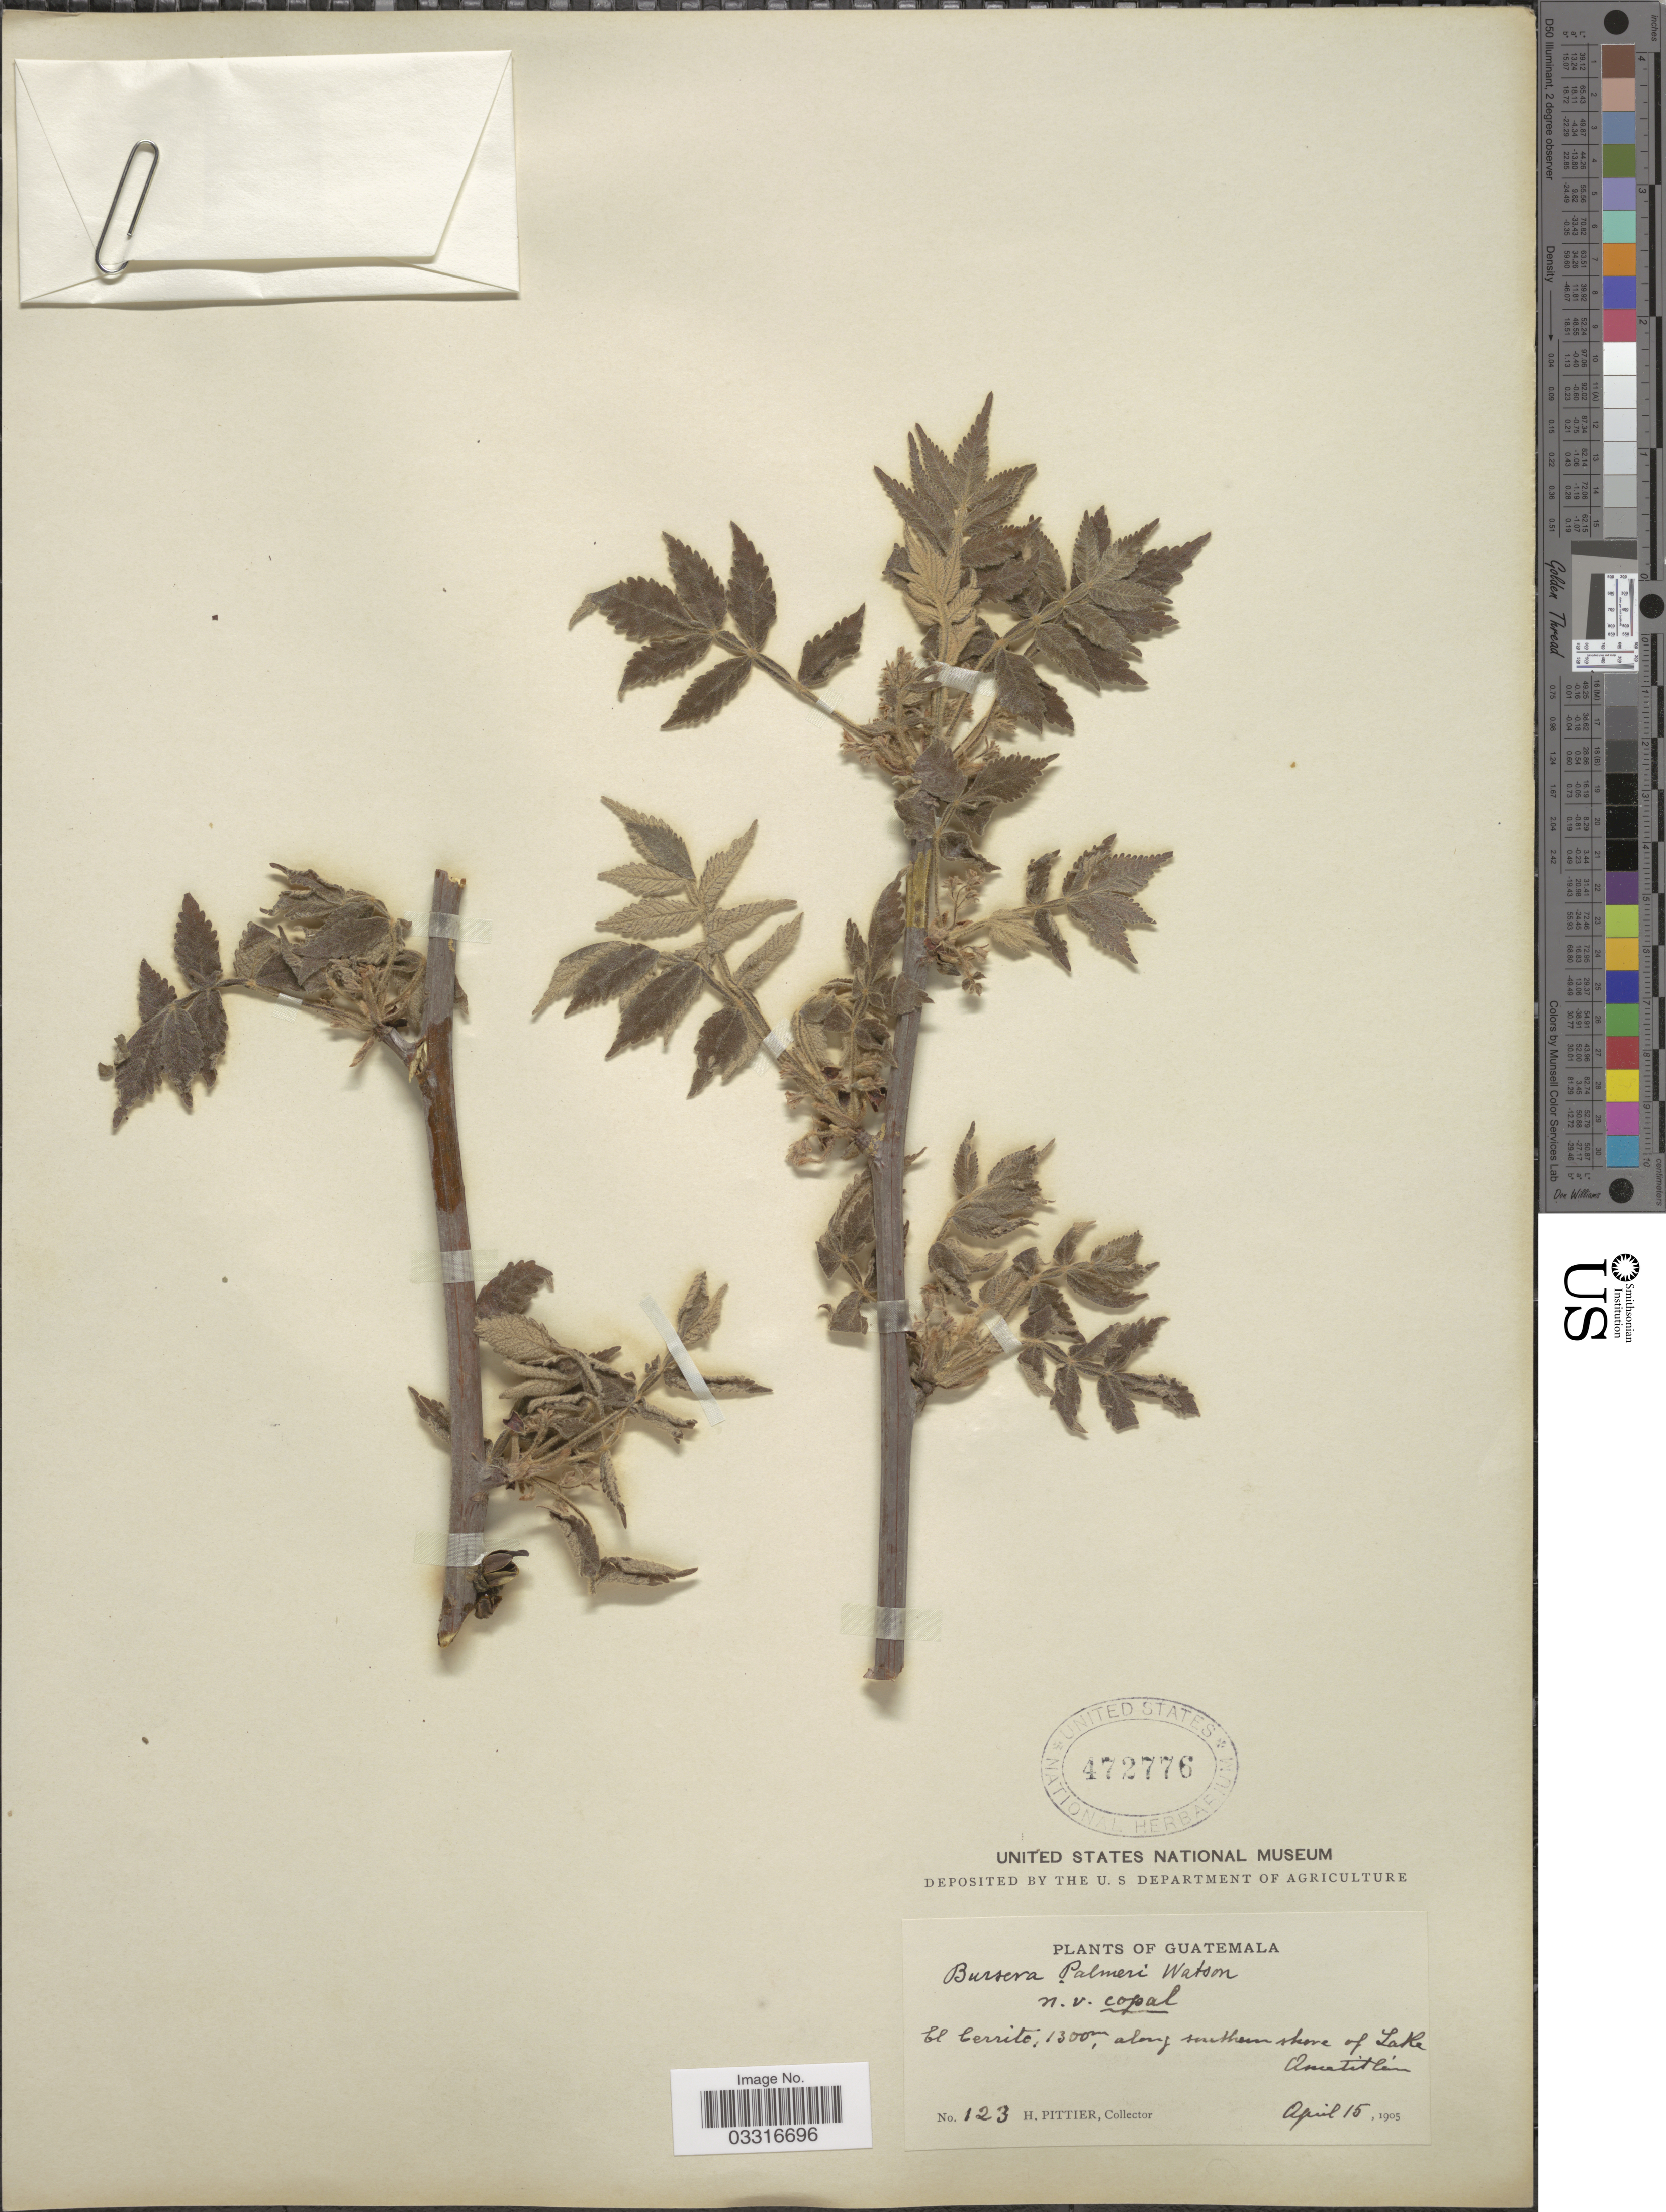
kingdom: Plantae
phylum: Tracheophyta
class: Magnoliopsida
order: Sapindales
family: Burseraceae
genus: Bursera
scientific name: Bursera excelsa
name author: (Kunth) Engl.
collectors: H. F. Pittier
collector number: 123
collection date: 1905-04-15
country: Guatemala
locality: El Cerrito, along southern shore of Lake Amatitlán.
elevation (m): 1300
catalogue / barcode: US 472776